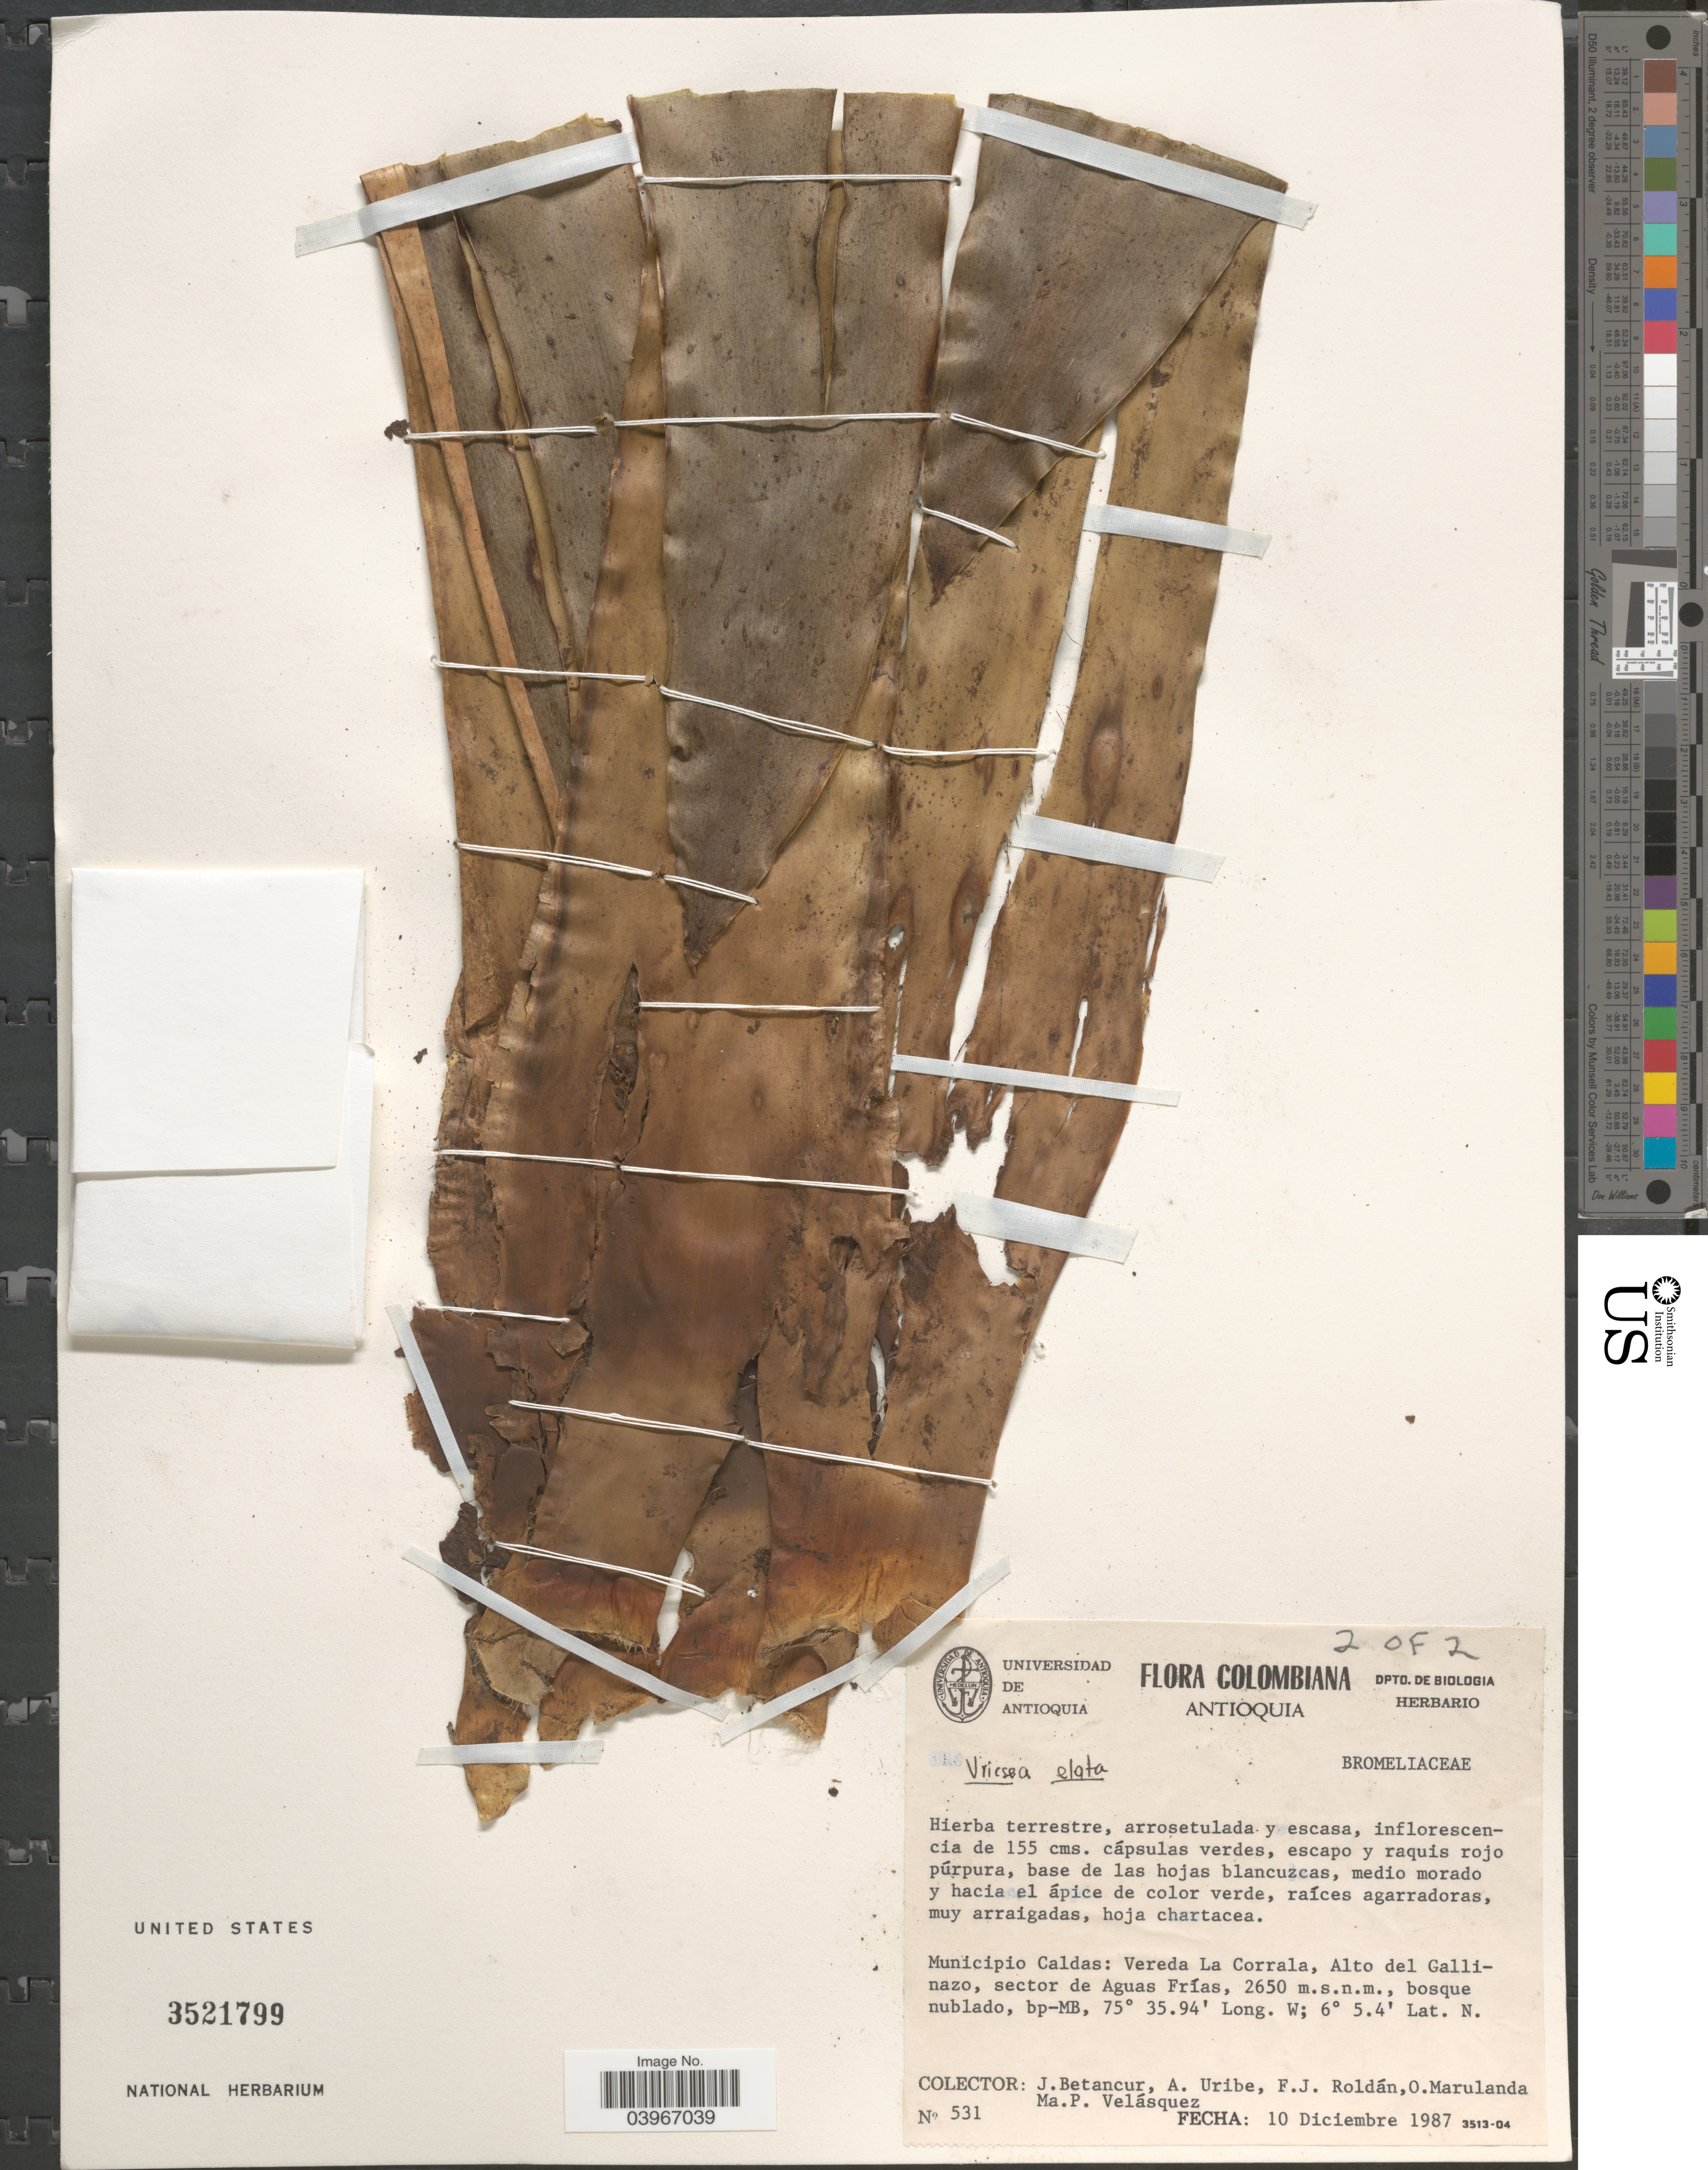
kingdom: Plantae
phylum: Tracheophyta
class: Liliopsida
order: Poales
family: Bromeliaceae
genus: Vriesea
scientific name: Vriesea elata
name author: (Baker) L.B. Sm.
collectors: J. Betancur, A. Uribe, F. J. Roldán, O. Marulanda & M. Velasquez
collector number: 531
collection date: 1987-12-10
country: Colombia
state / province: Antioquia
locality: Municipio Caldas: Vereda La Corrala, Alto del Gallinazo, sector de Aguas Frías.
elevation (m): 2650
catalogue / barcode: US 3521799